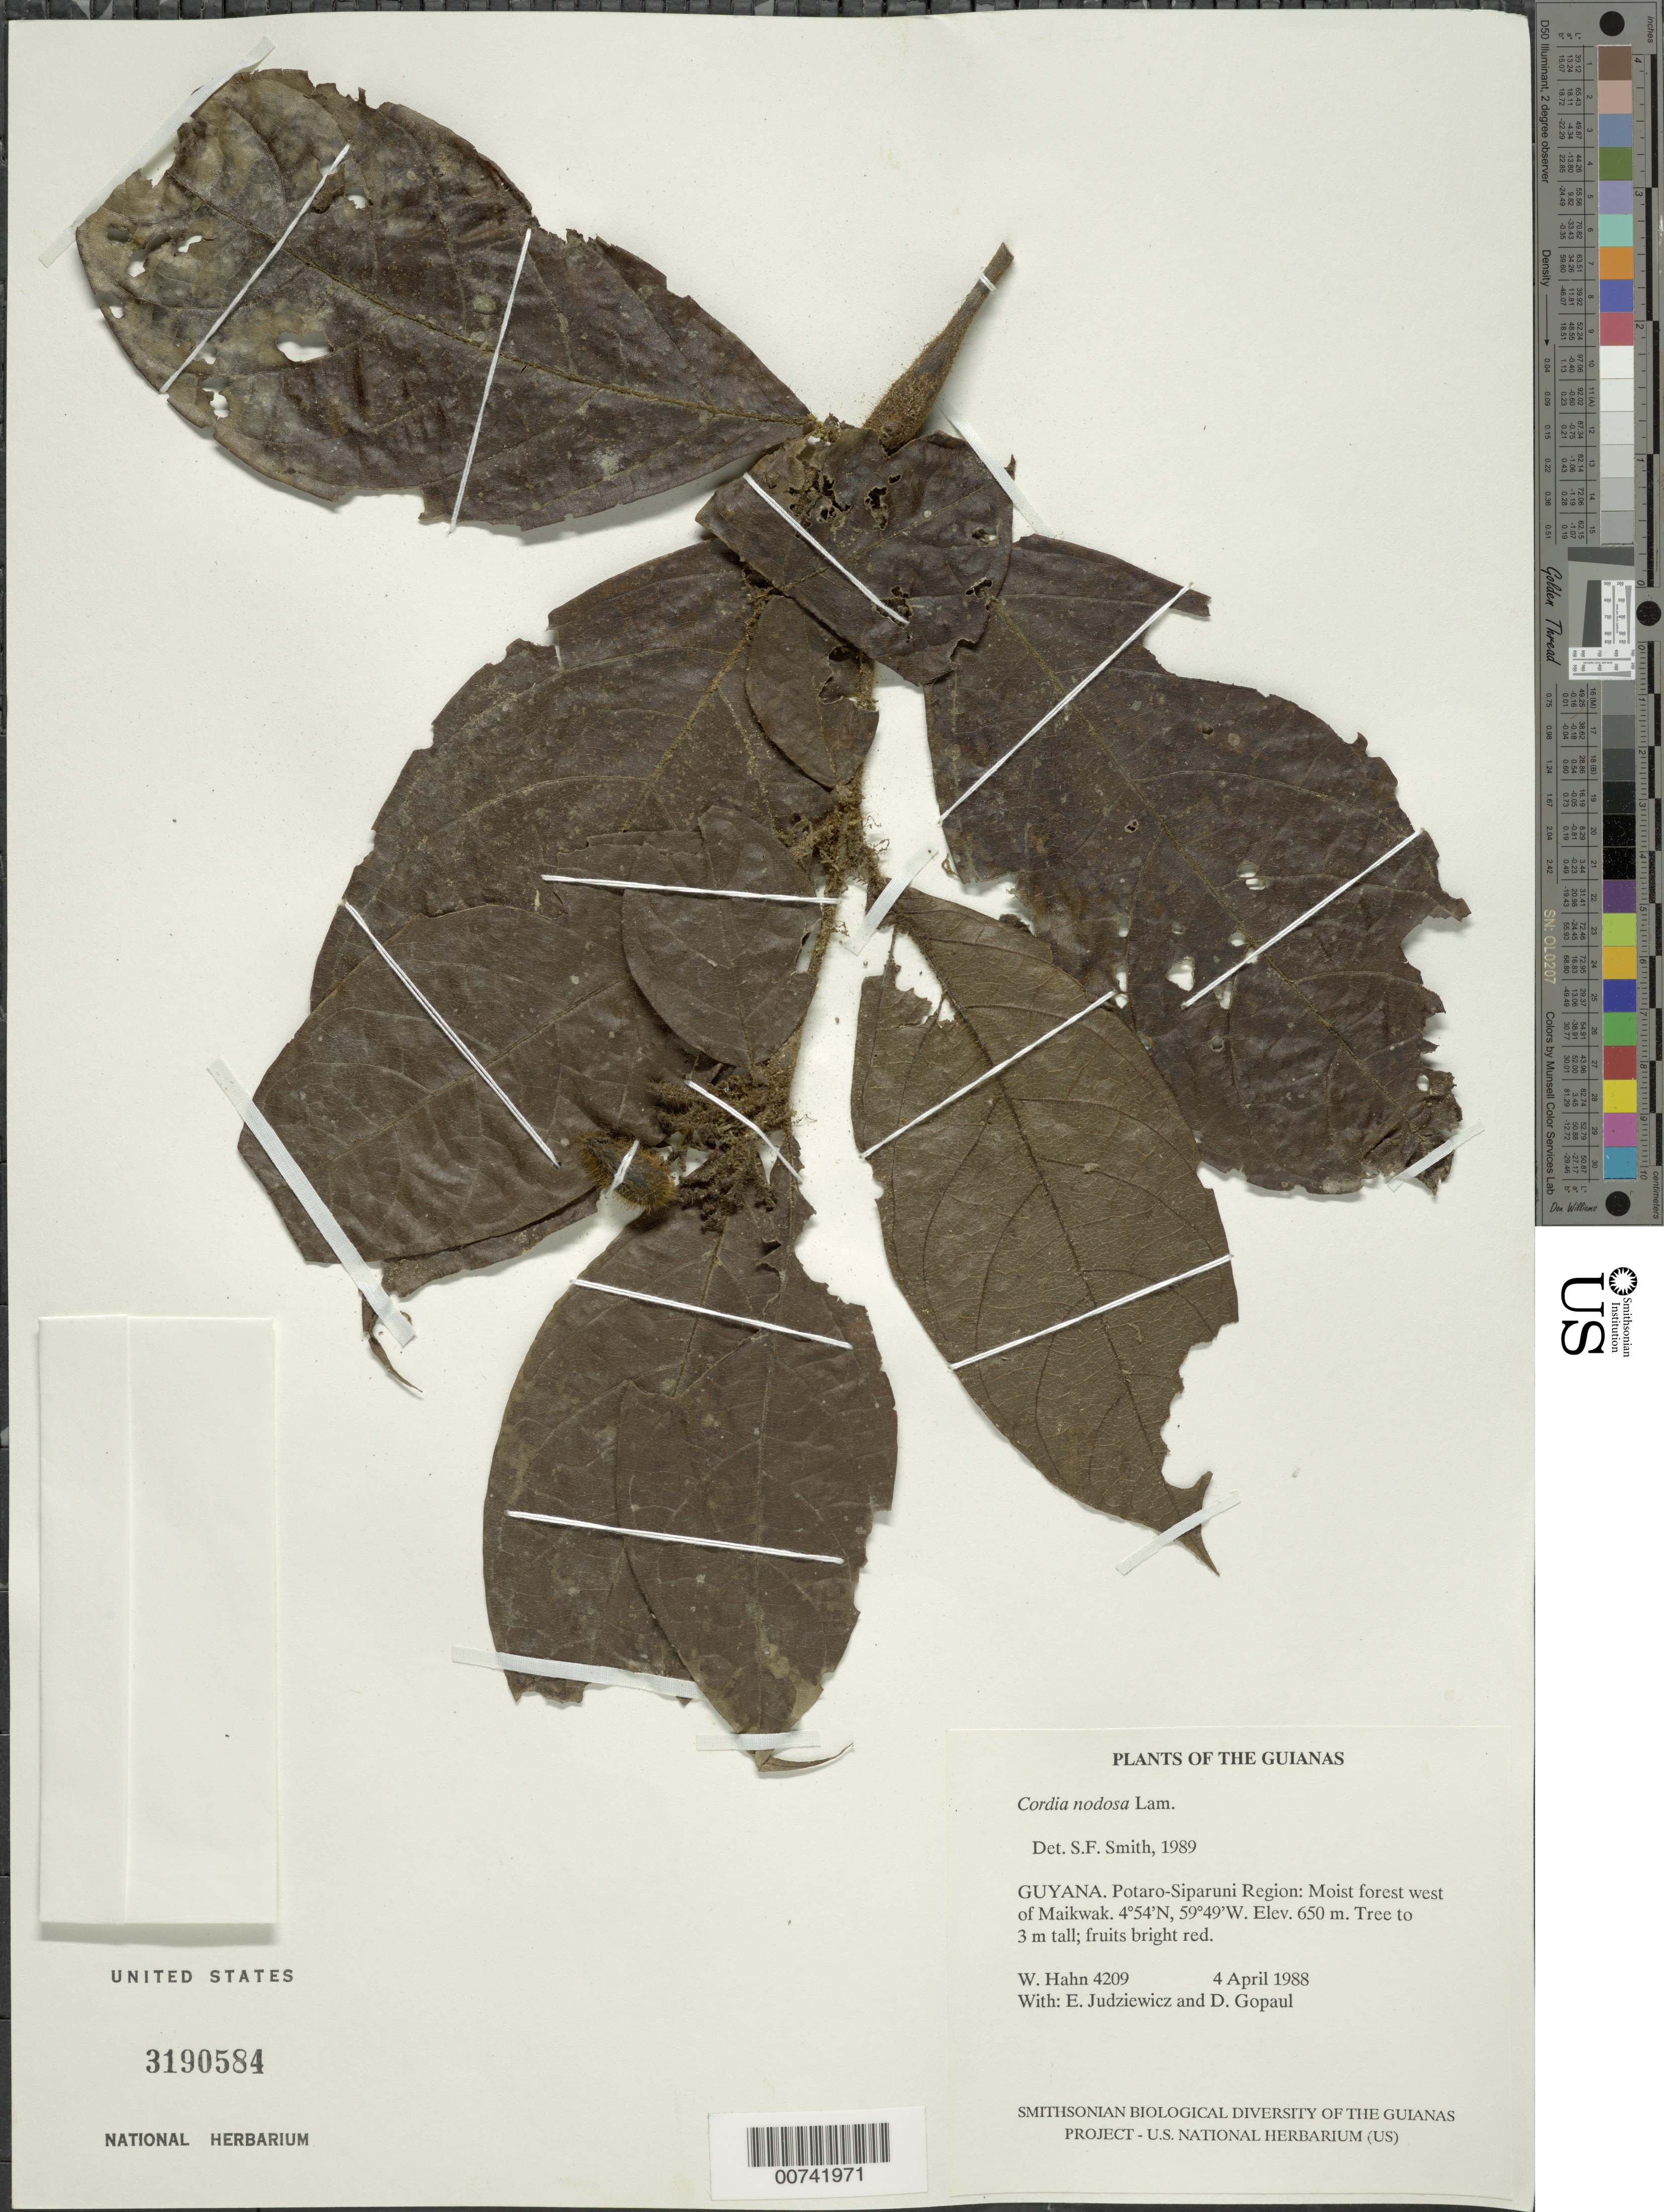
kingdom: Plantae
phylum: Tracheophyta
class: Magnoliopsida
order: Boraginales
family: Cordiaceae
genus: Cordia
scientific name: Cordia nodosa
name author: Lam.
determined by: Smith, Stephen F., (US), NMNH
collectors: W. Hahn, E. J. Judziewicz & D. Gopaul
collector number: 4209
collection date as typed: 4 April 1988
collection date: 1988-04-04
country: Guyana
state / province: Potaro-Siparuni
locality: West of Maikwak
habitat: Moist forest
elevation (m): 650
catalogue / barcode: US 3190584